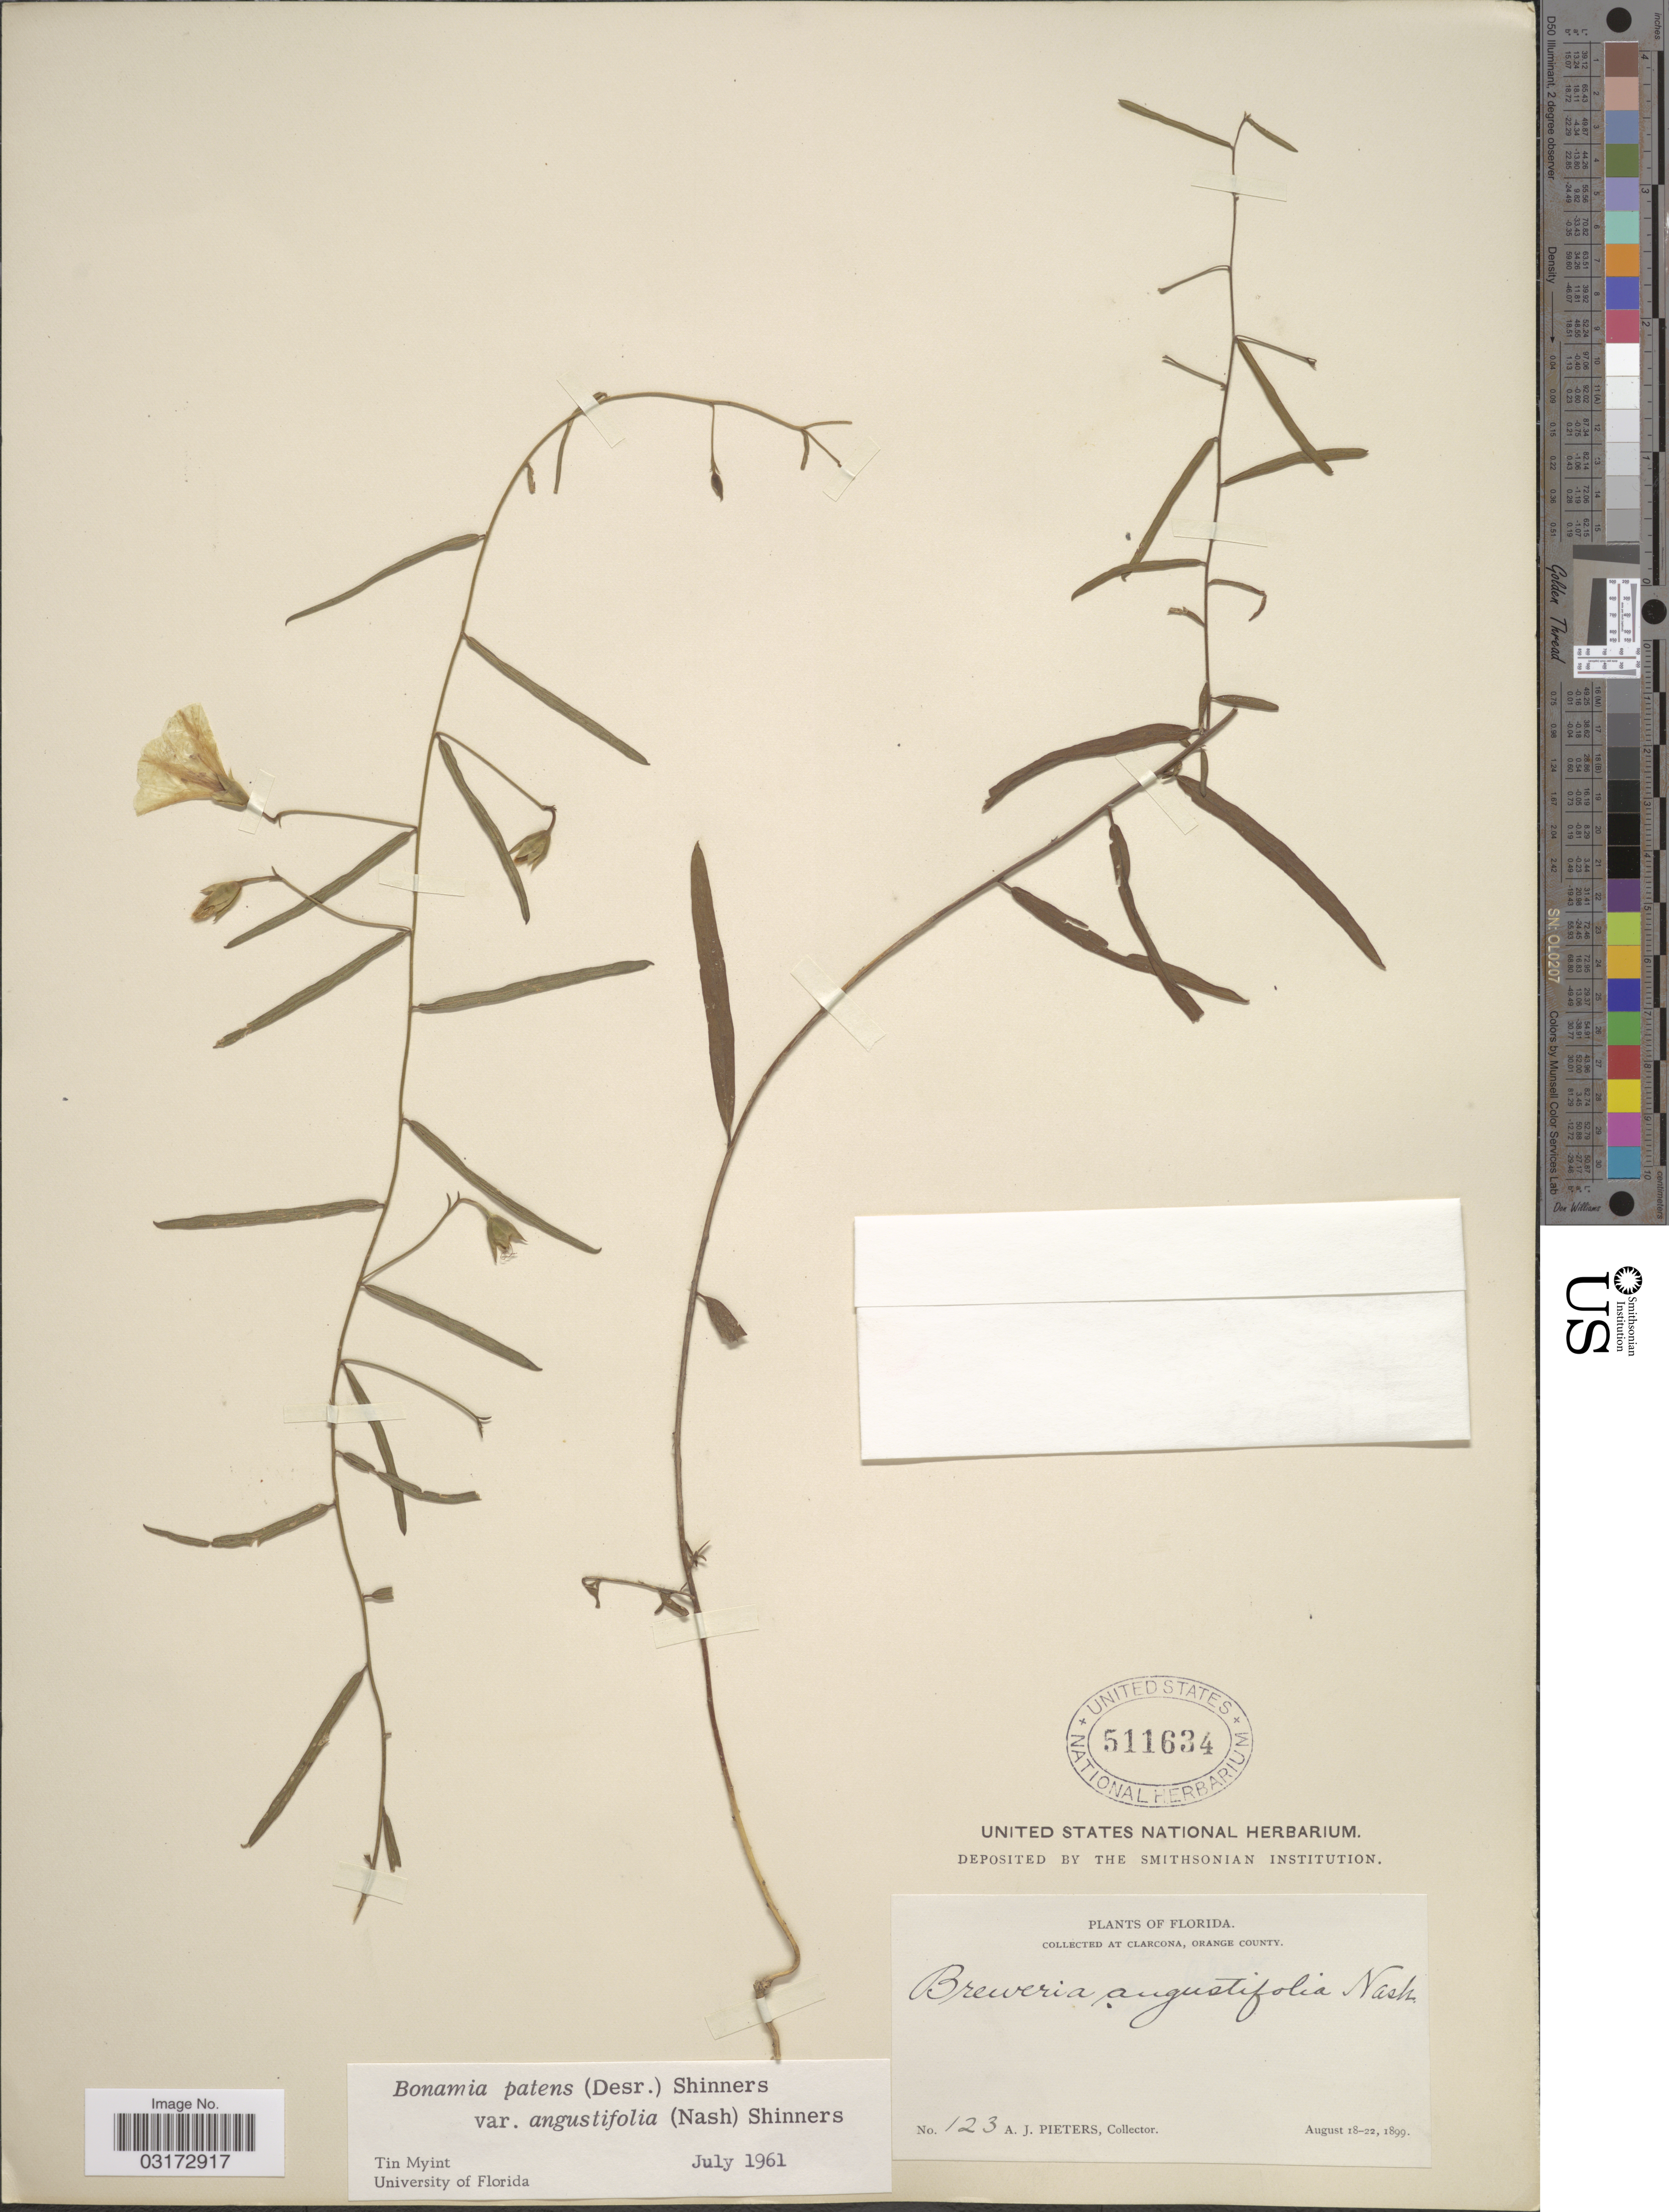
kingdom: Plantae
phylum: Tracheophyta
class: Magnoliopsida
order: Solanales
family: Convolvulaceae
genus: Stylisma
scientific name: Stylisma angustifolia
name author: (Nash) House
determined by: Strong, Mark T., (BOT), Smithsonian Institution - National Museum of Natural History (UNITED STATES)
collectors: A. Pieters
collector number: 123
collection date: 1899-08-18/1899-08-22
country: United States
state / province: Florida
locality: At Clarcona, Orange County.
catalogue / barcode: US 511634